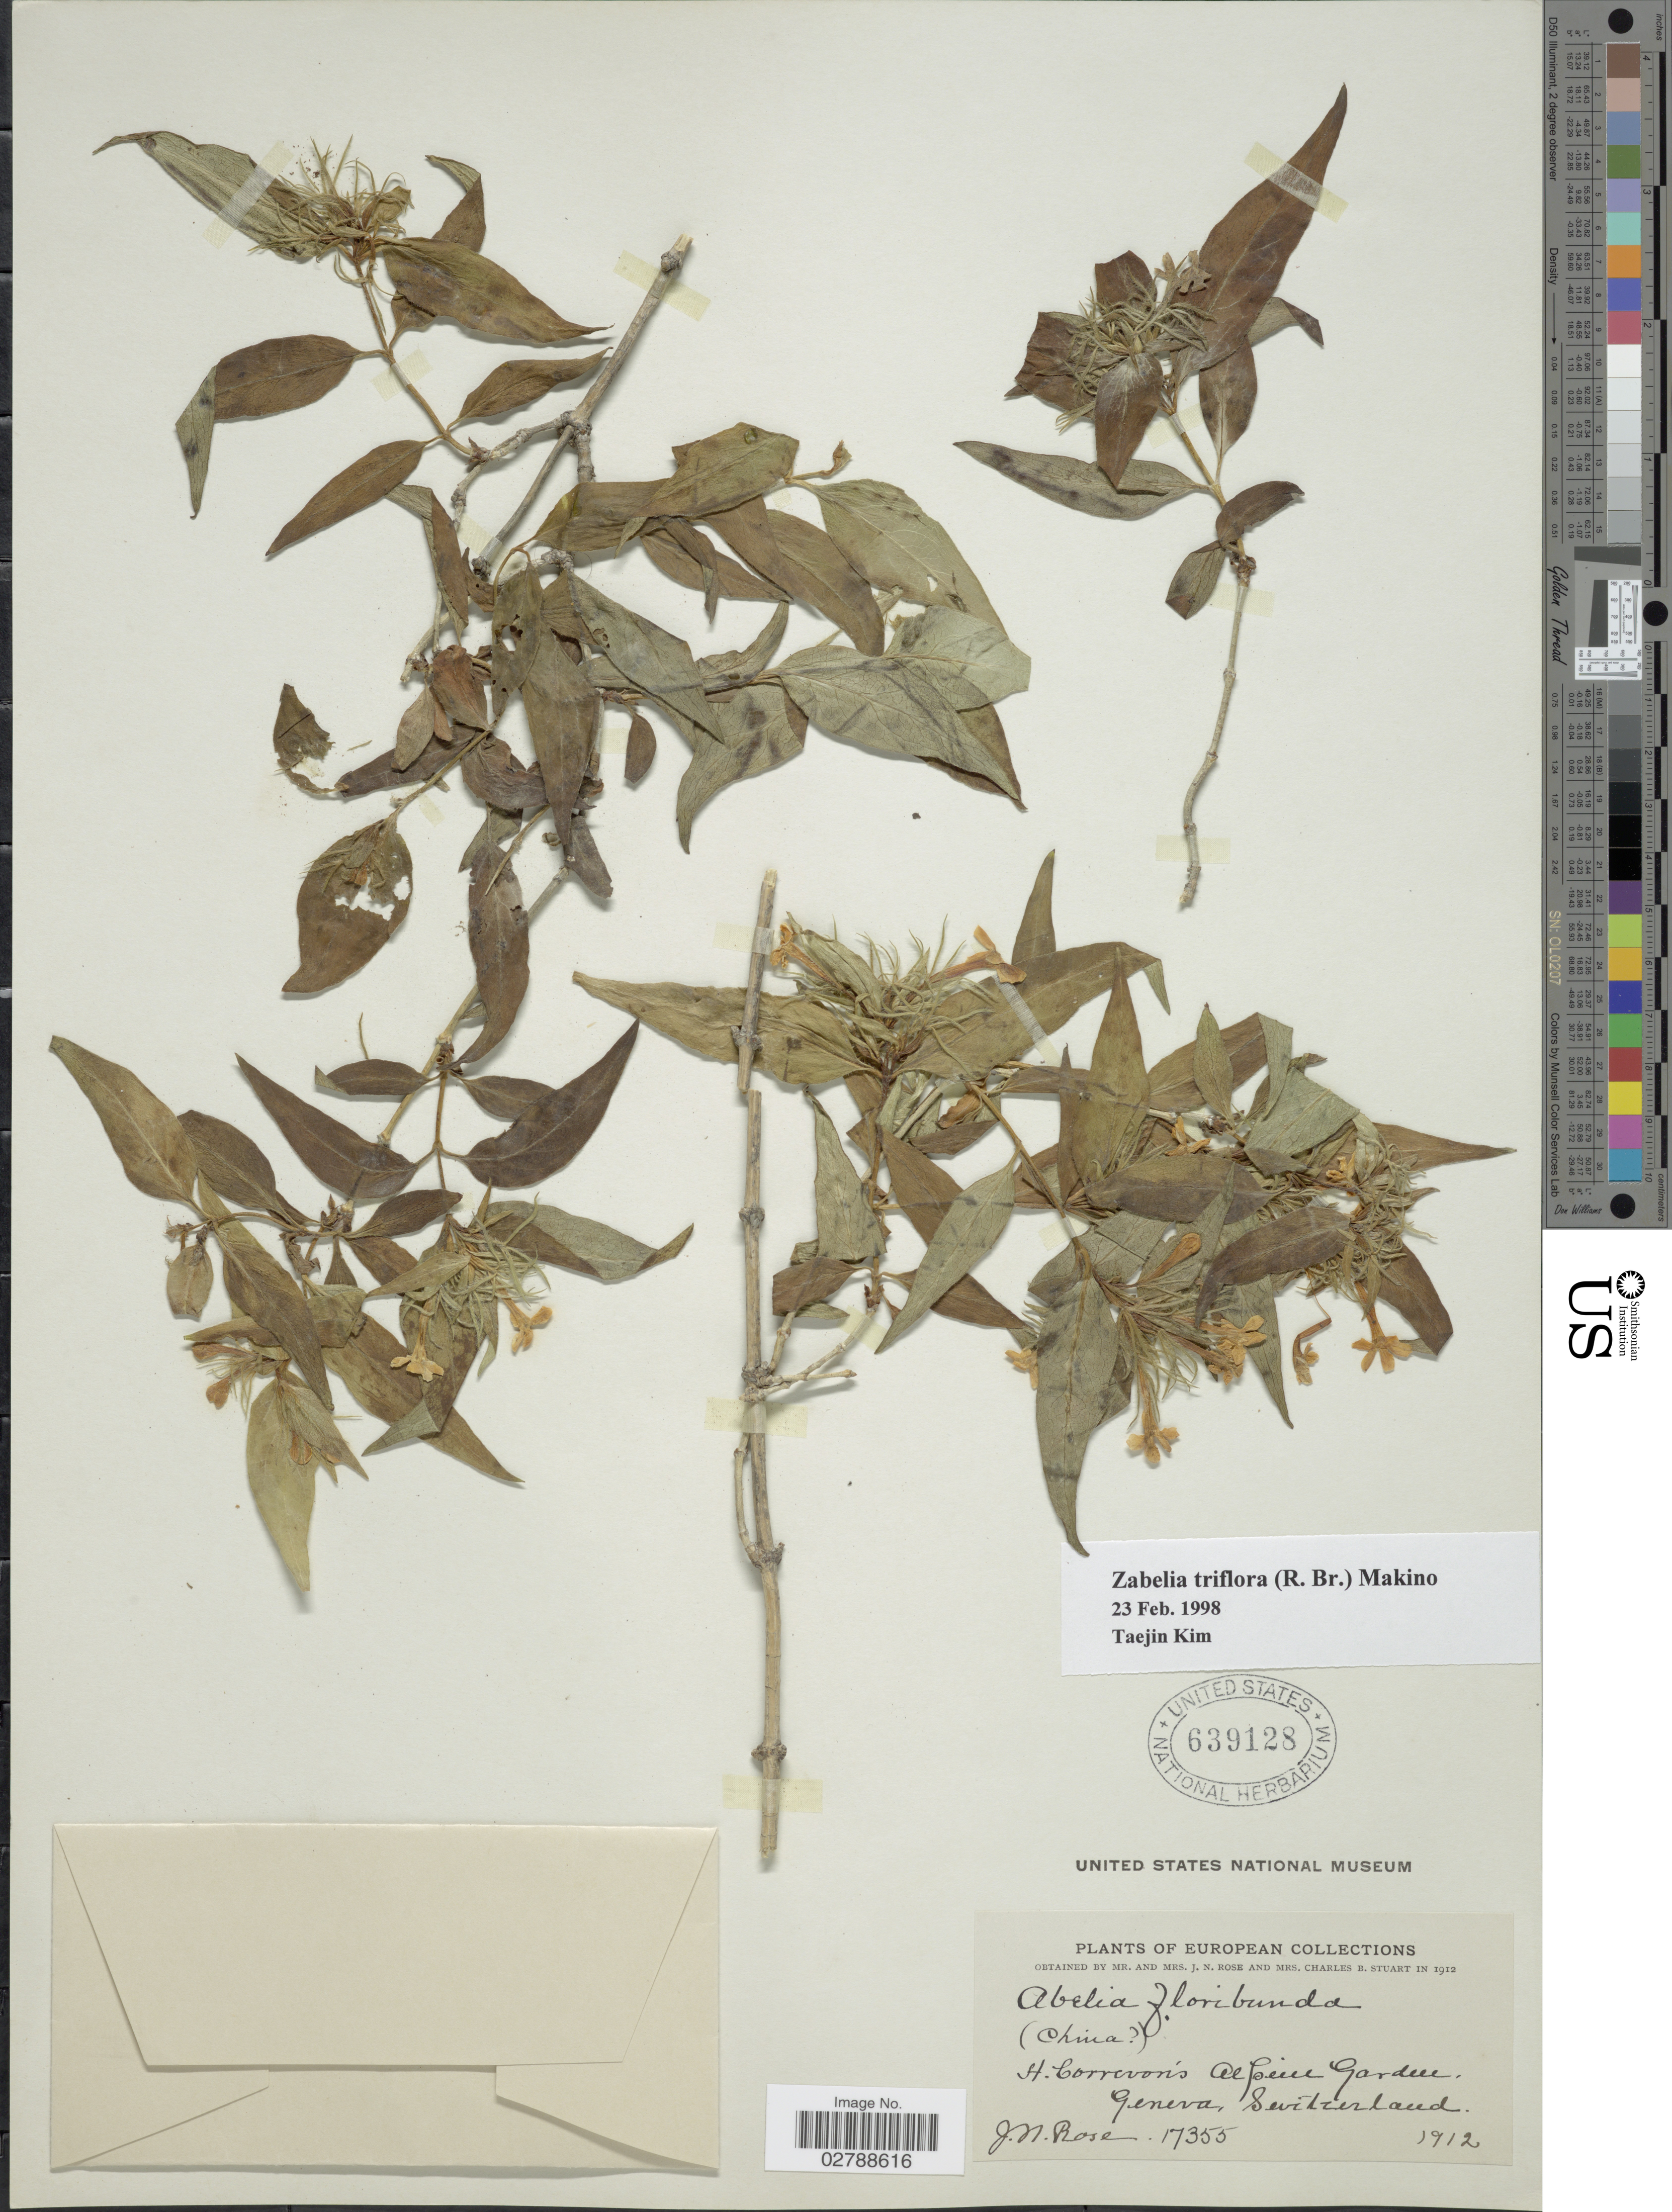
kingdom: Plantae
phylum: Tracheophyta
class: Magnoliopsida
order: Dipsacales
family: Caprifoliaceae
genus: Zabelia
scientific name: Zabelia triflora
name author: (R. Br. ex Wall.) Makino ex Hisauti & H. Hara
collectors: J. N. Rose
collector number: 17355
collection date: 1912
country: Switzerland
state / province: Genève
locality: H. Correvon Alpine Garden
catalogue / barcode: US 639128